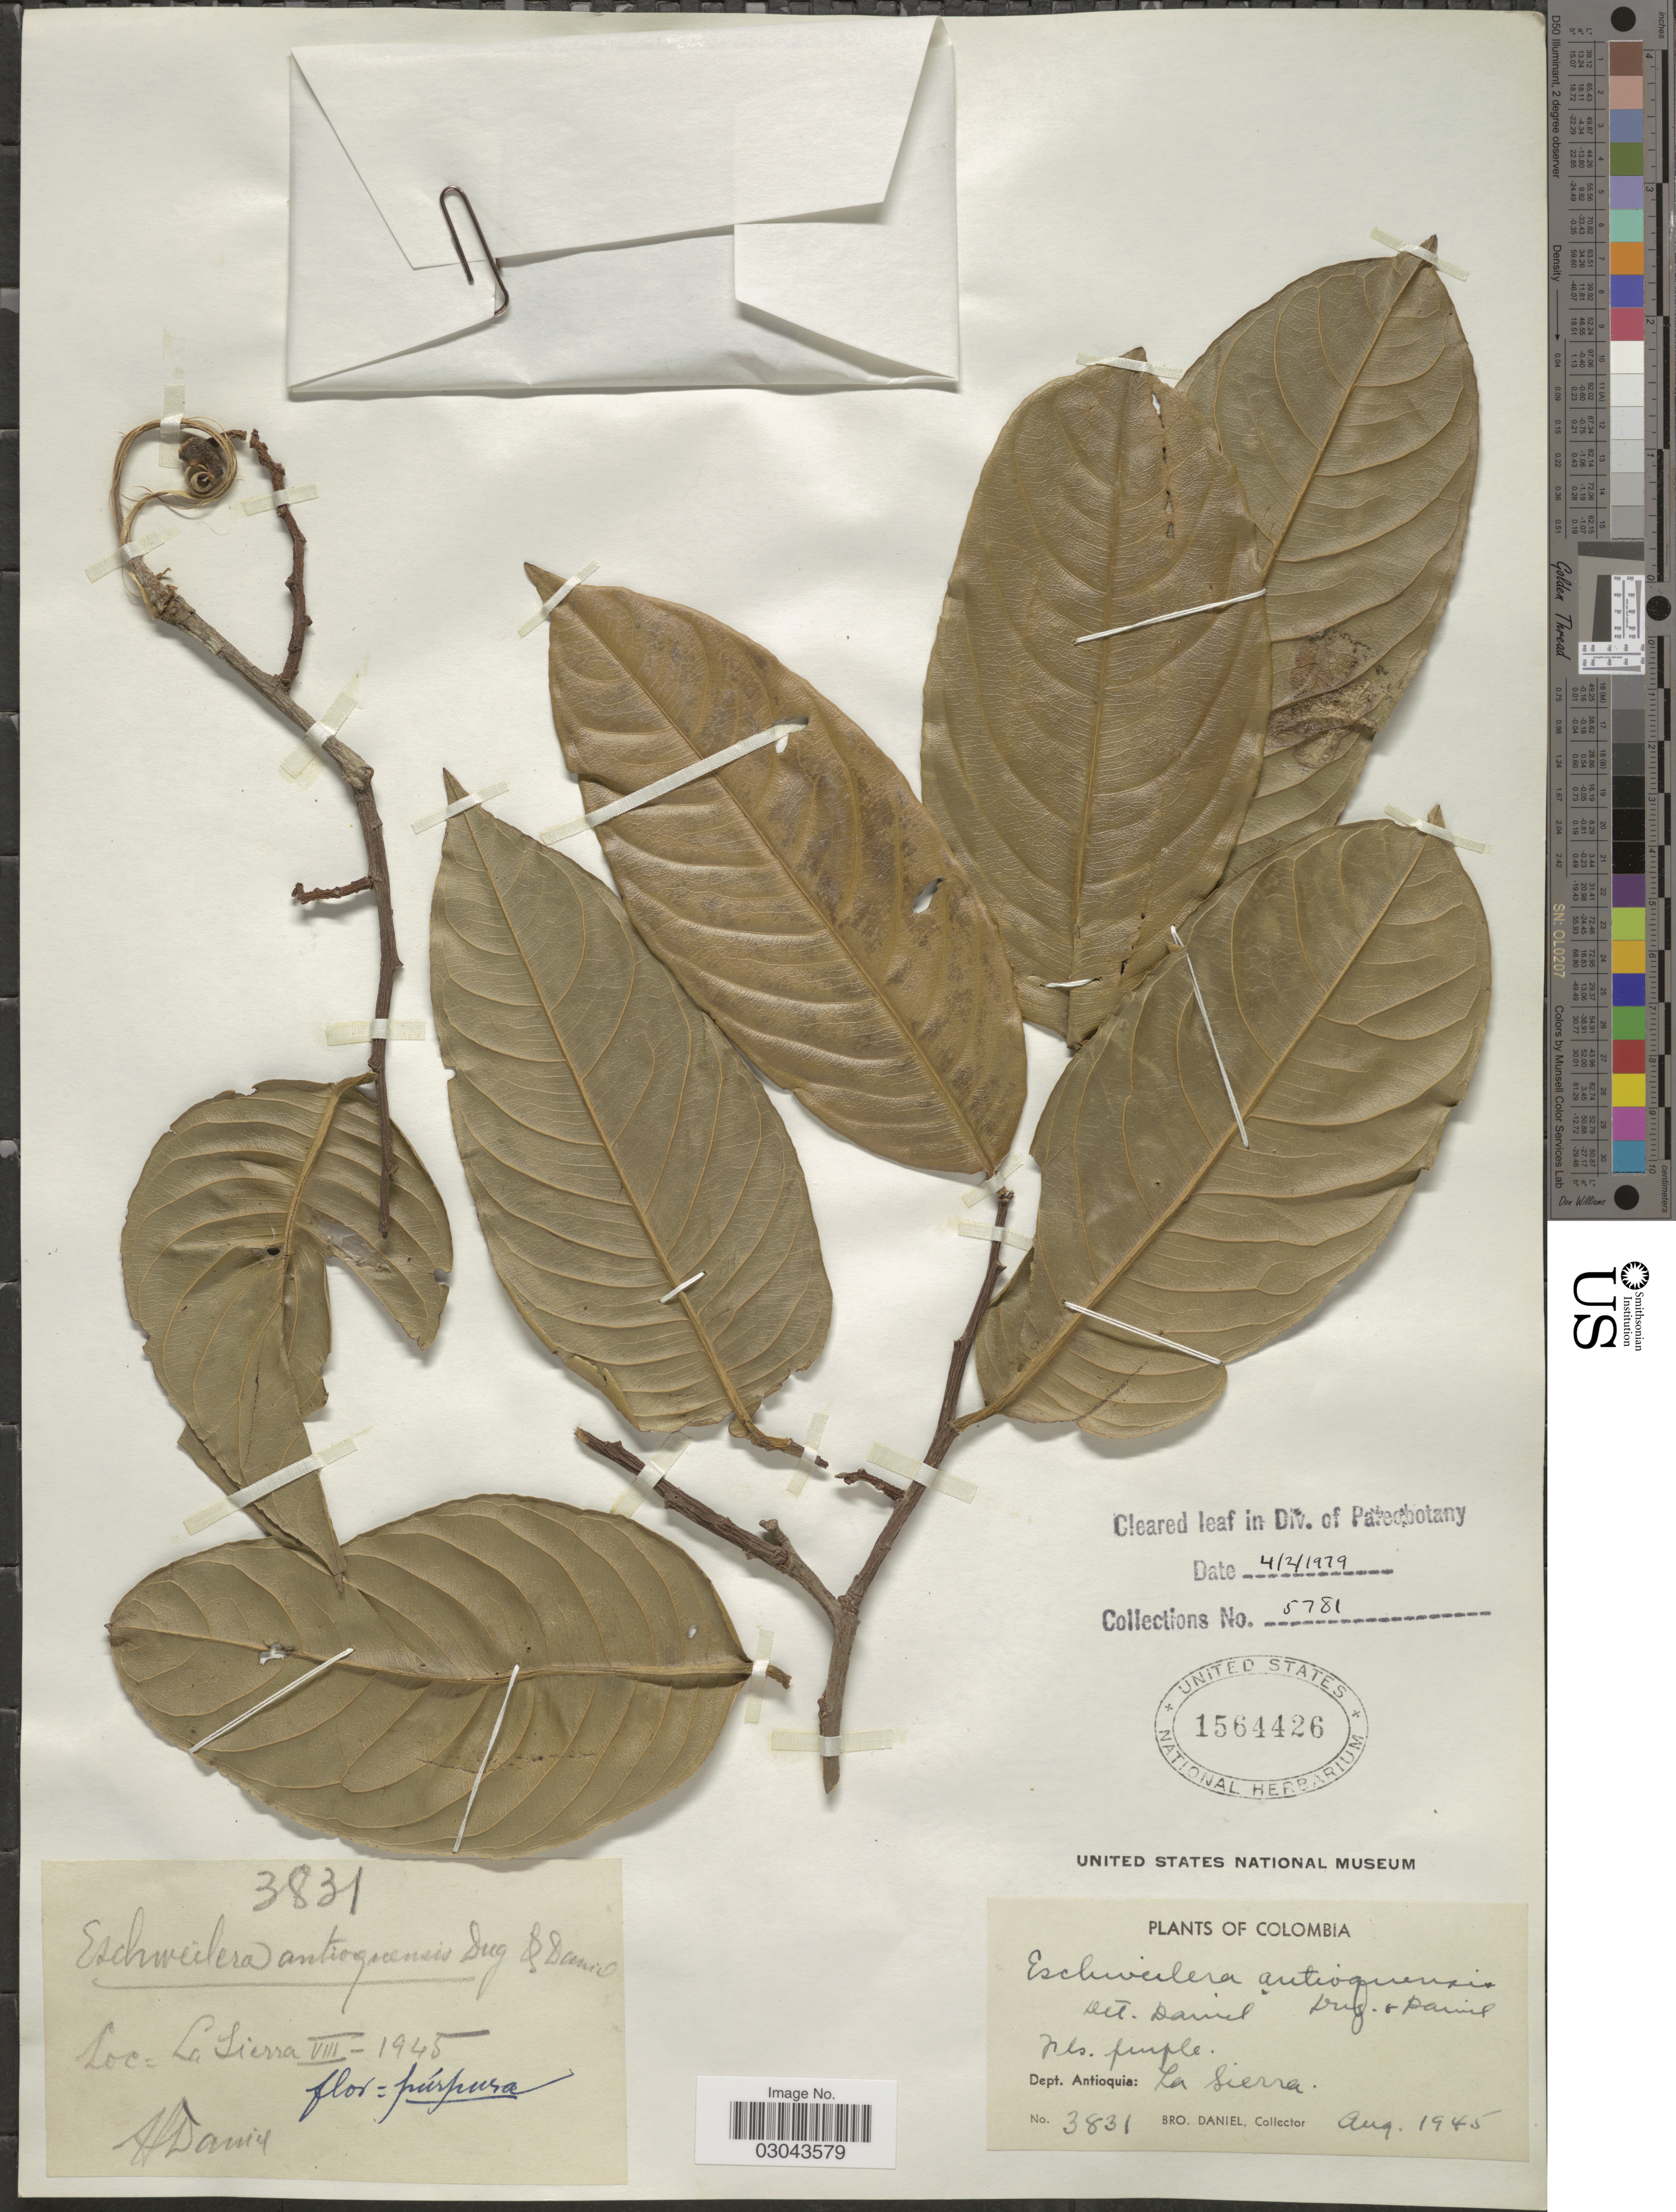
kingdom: Plantae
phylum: Tracheophyta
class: Magnoliopsida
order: Ericales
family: Lecythidaceae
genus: Eschweilera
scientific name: Eschweilera antioquensis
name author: Dugand G. & Daniel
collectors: Bro. Daniel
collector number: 3831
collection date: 1945-08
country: Colombia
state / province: Antioquia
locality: Dept. Antioquia: La Sierra.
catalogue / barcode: US 1564426